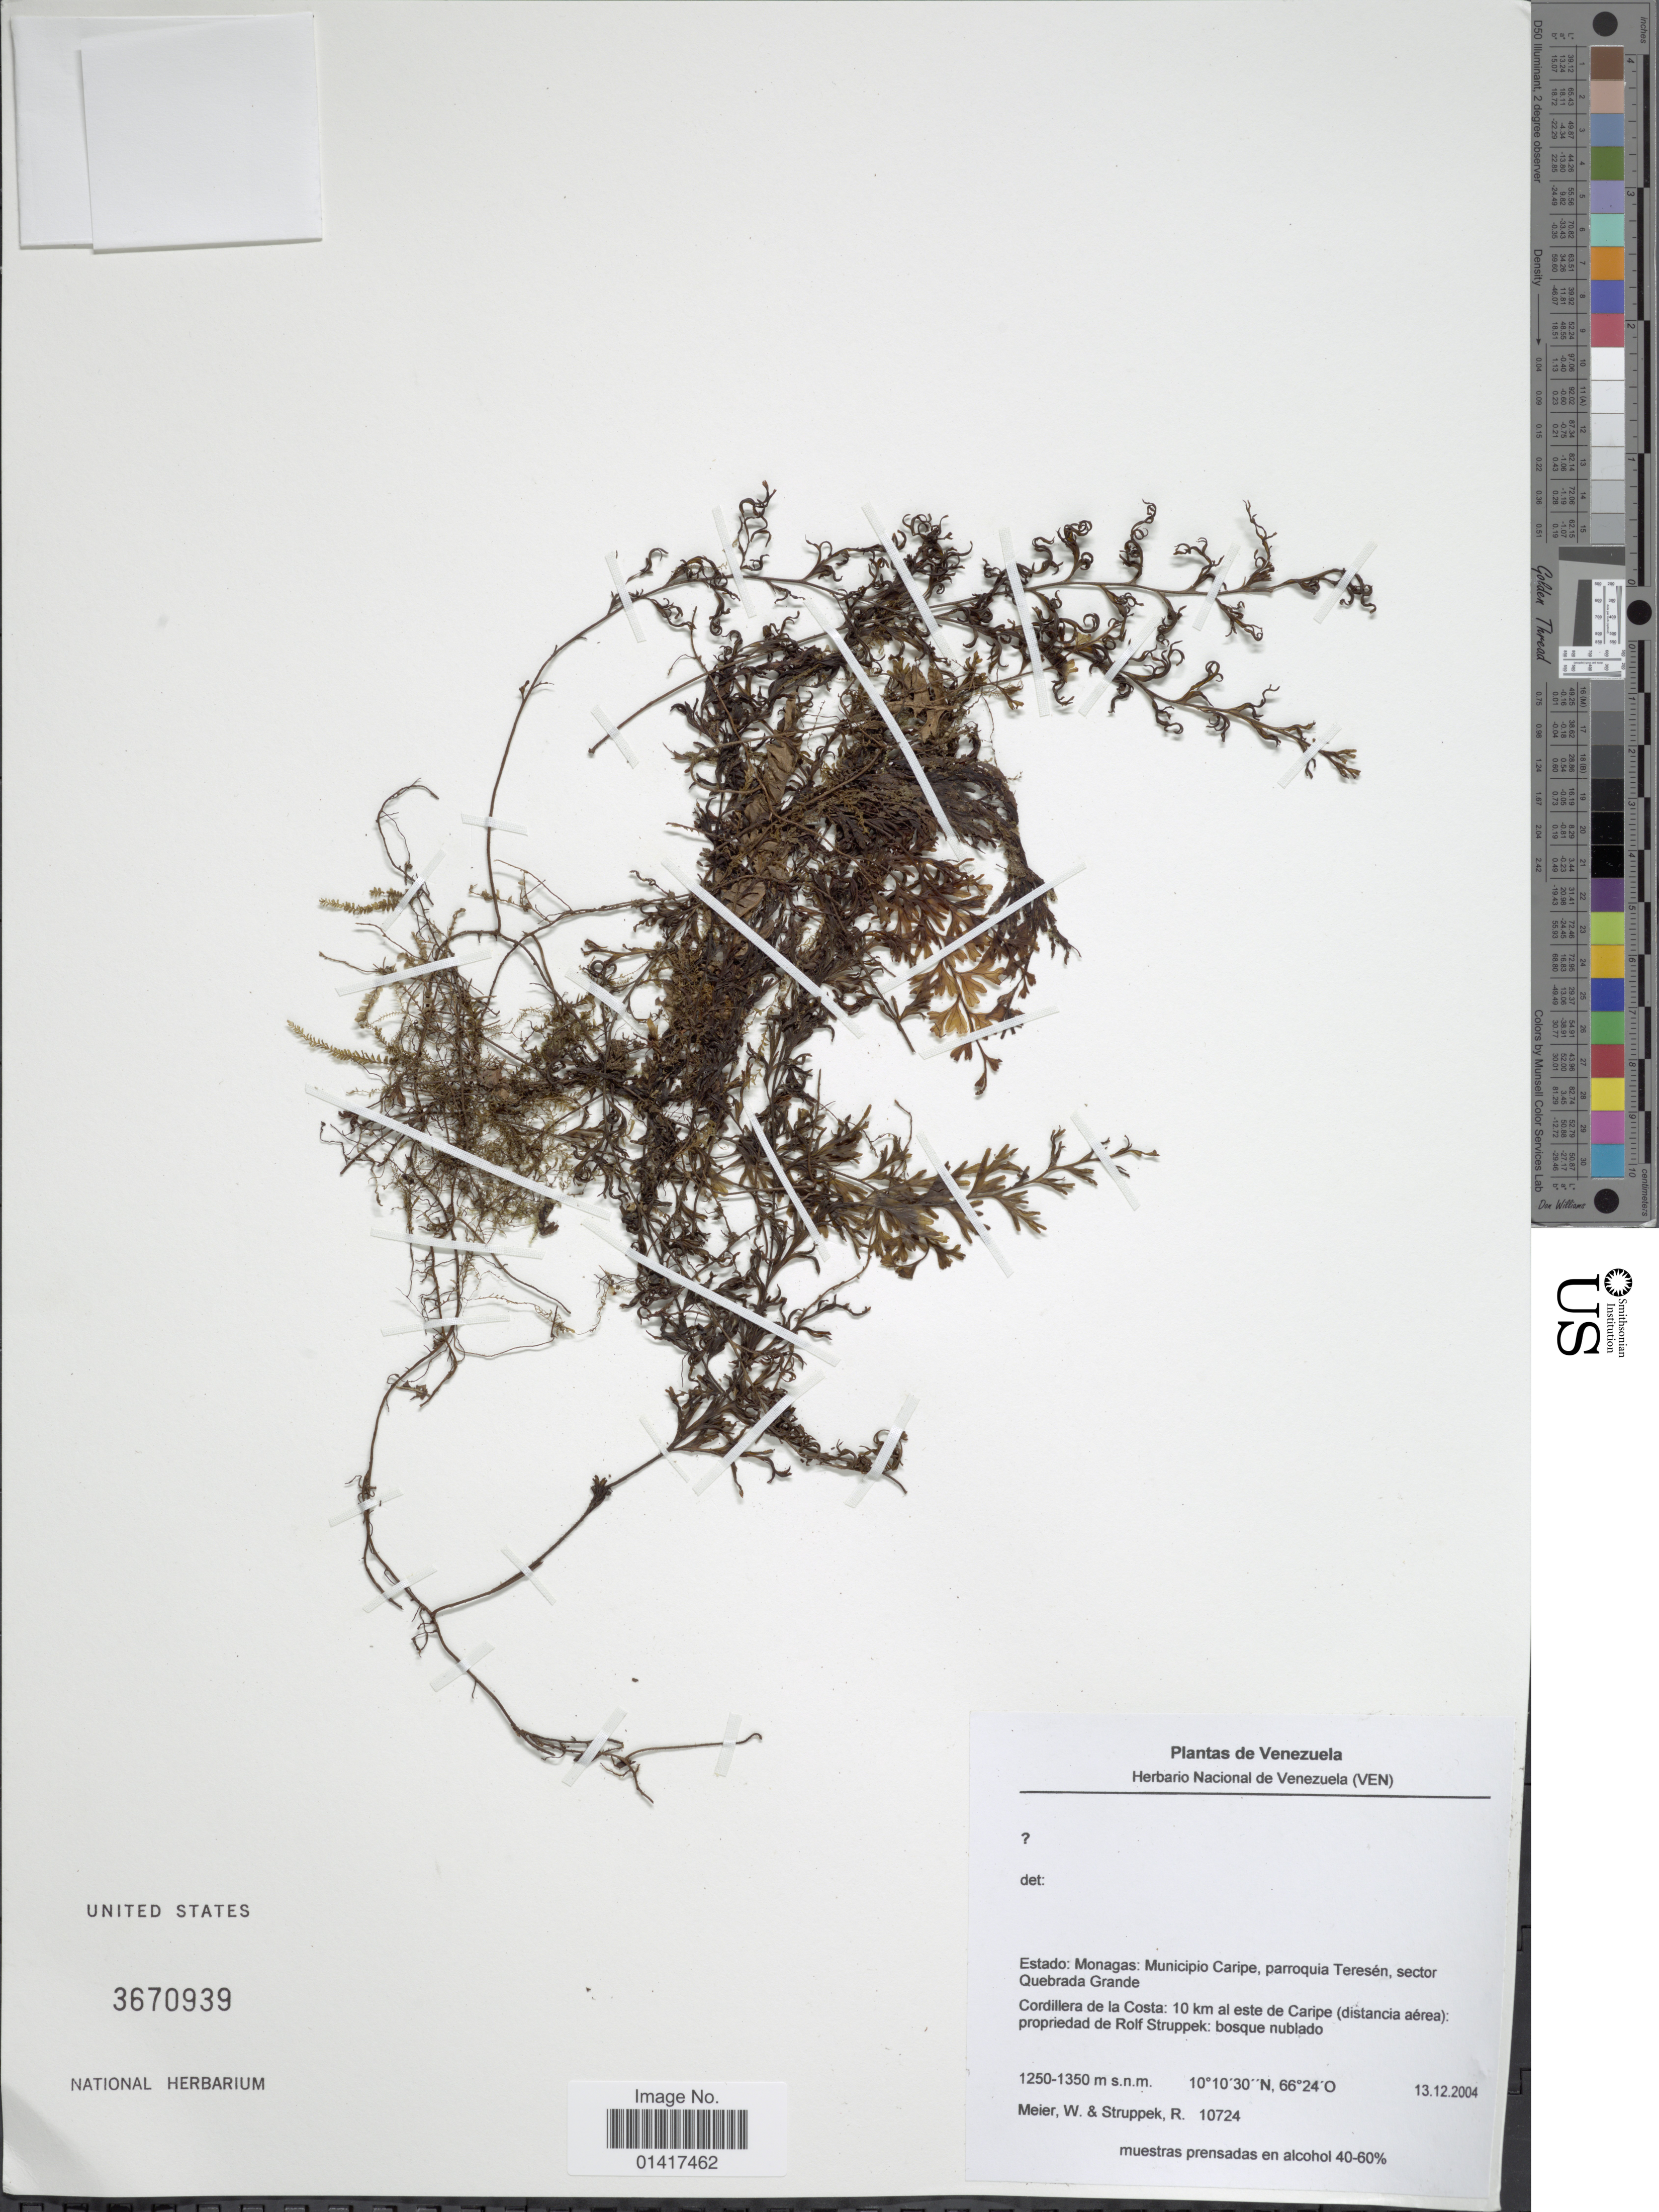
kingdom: Plantae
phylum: Tracheophyta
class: Polypodiopsida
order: Hymenophyllales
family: Hymenophyllaceae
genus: Hymenophyllum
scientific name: Hymenophyllum sp.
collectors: W. Meier & R. Struppek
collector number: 10724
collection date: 2004-12-13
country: Venezuela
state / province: Monagas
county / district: Caripe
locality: Estado: Monagas: Municipio Caripe: parroquia Tersesen, sector Quebrada Grande. Cordillera de la Costa: 10 km al este de Caripe (distancia aerea): propriedad de Rolf Struppek: bosque nublado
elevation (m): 1250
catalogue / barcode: US 3670939